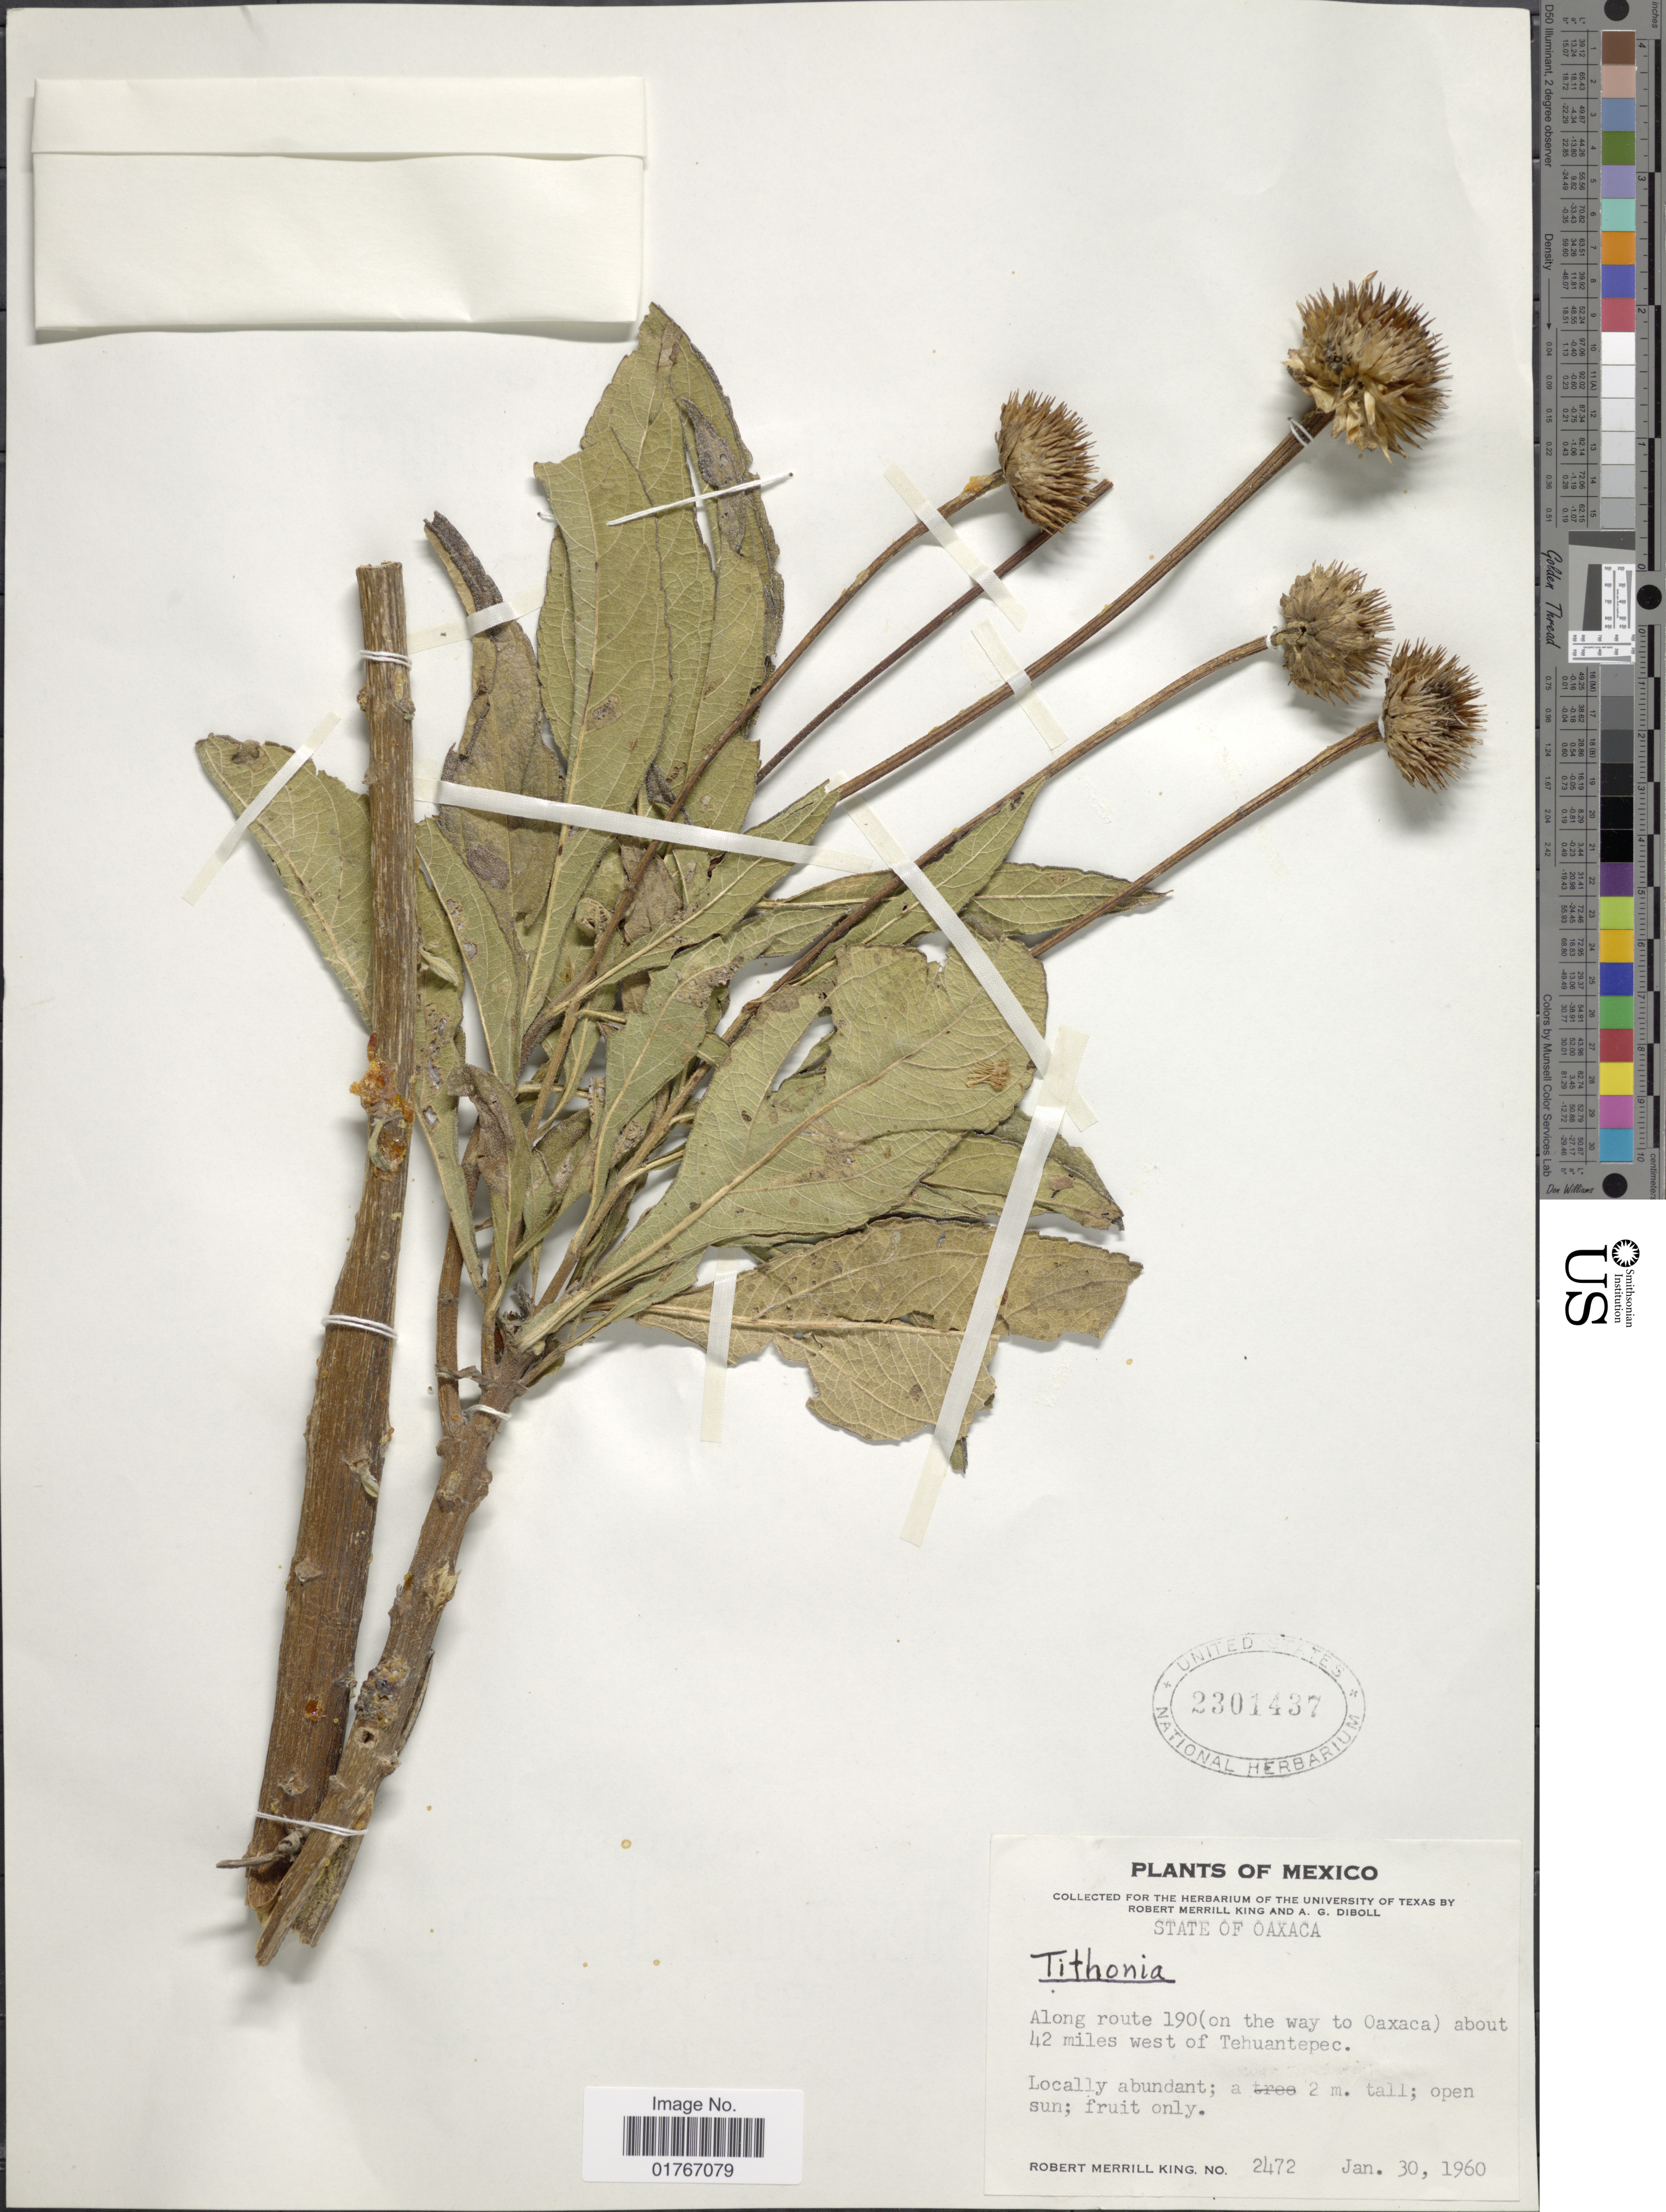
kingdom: Plantae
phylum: Tracheophyta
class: Magnoliopsida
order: Asterales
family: Asteraceae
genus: Tithonia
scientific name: Tithonia sp.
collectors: R. M. King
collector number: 2472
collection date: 1960-01-30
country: Mexico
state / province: Oaxaca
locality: Along route 190 (on the way to Oaxaca) about 42 miles west of Tehuantepec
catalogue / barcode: US 2301437